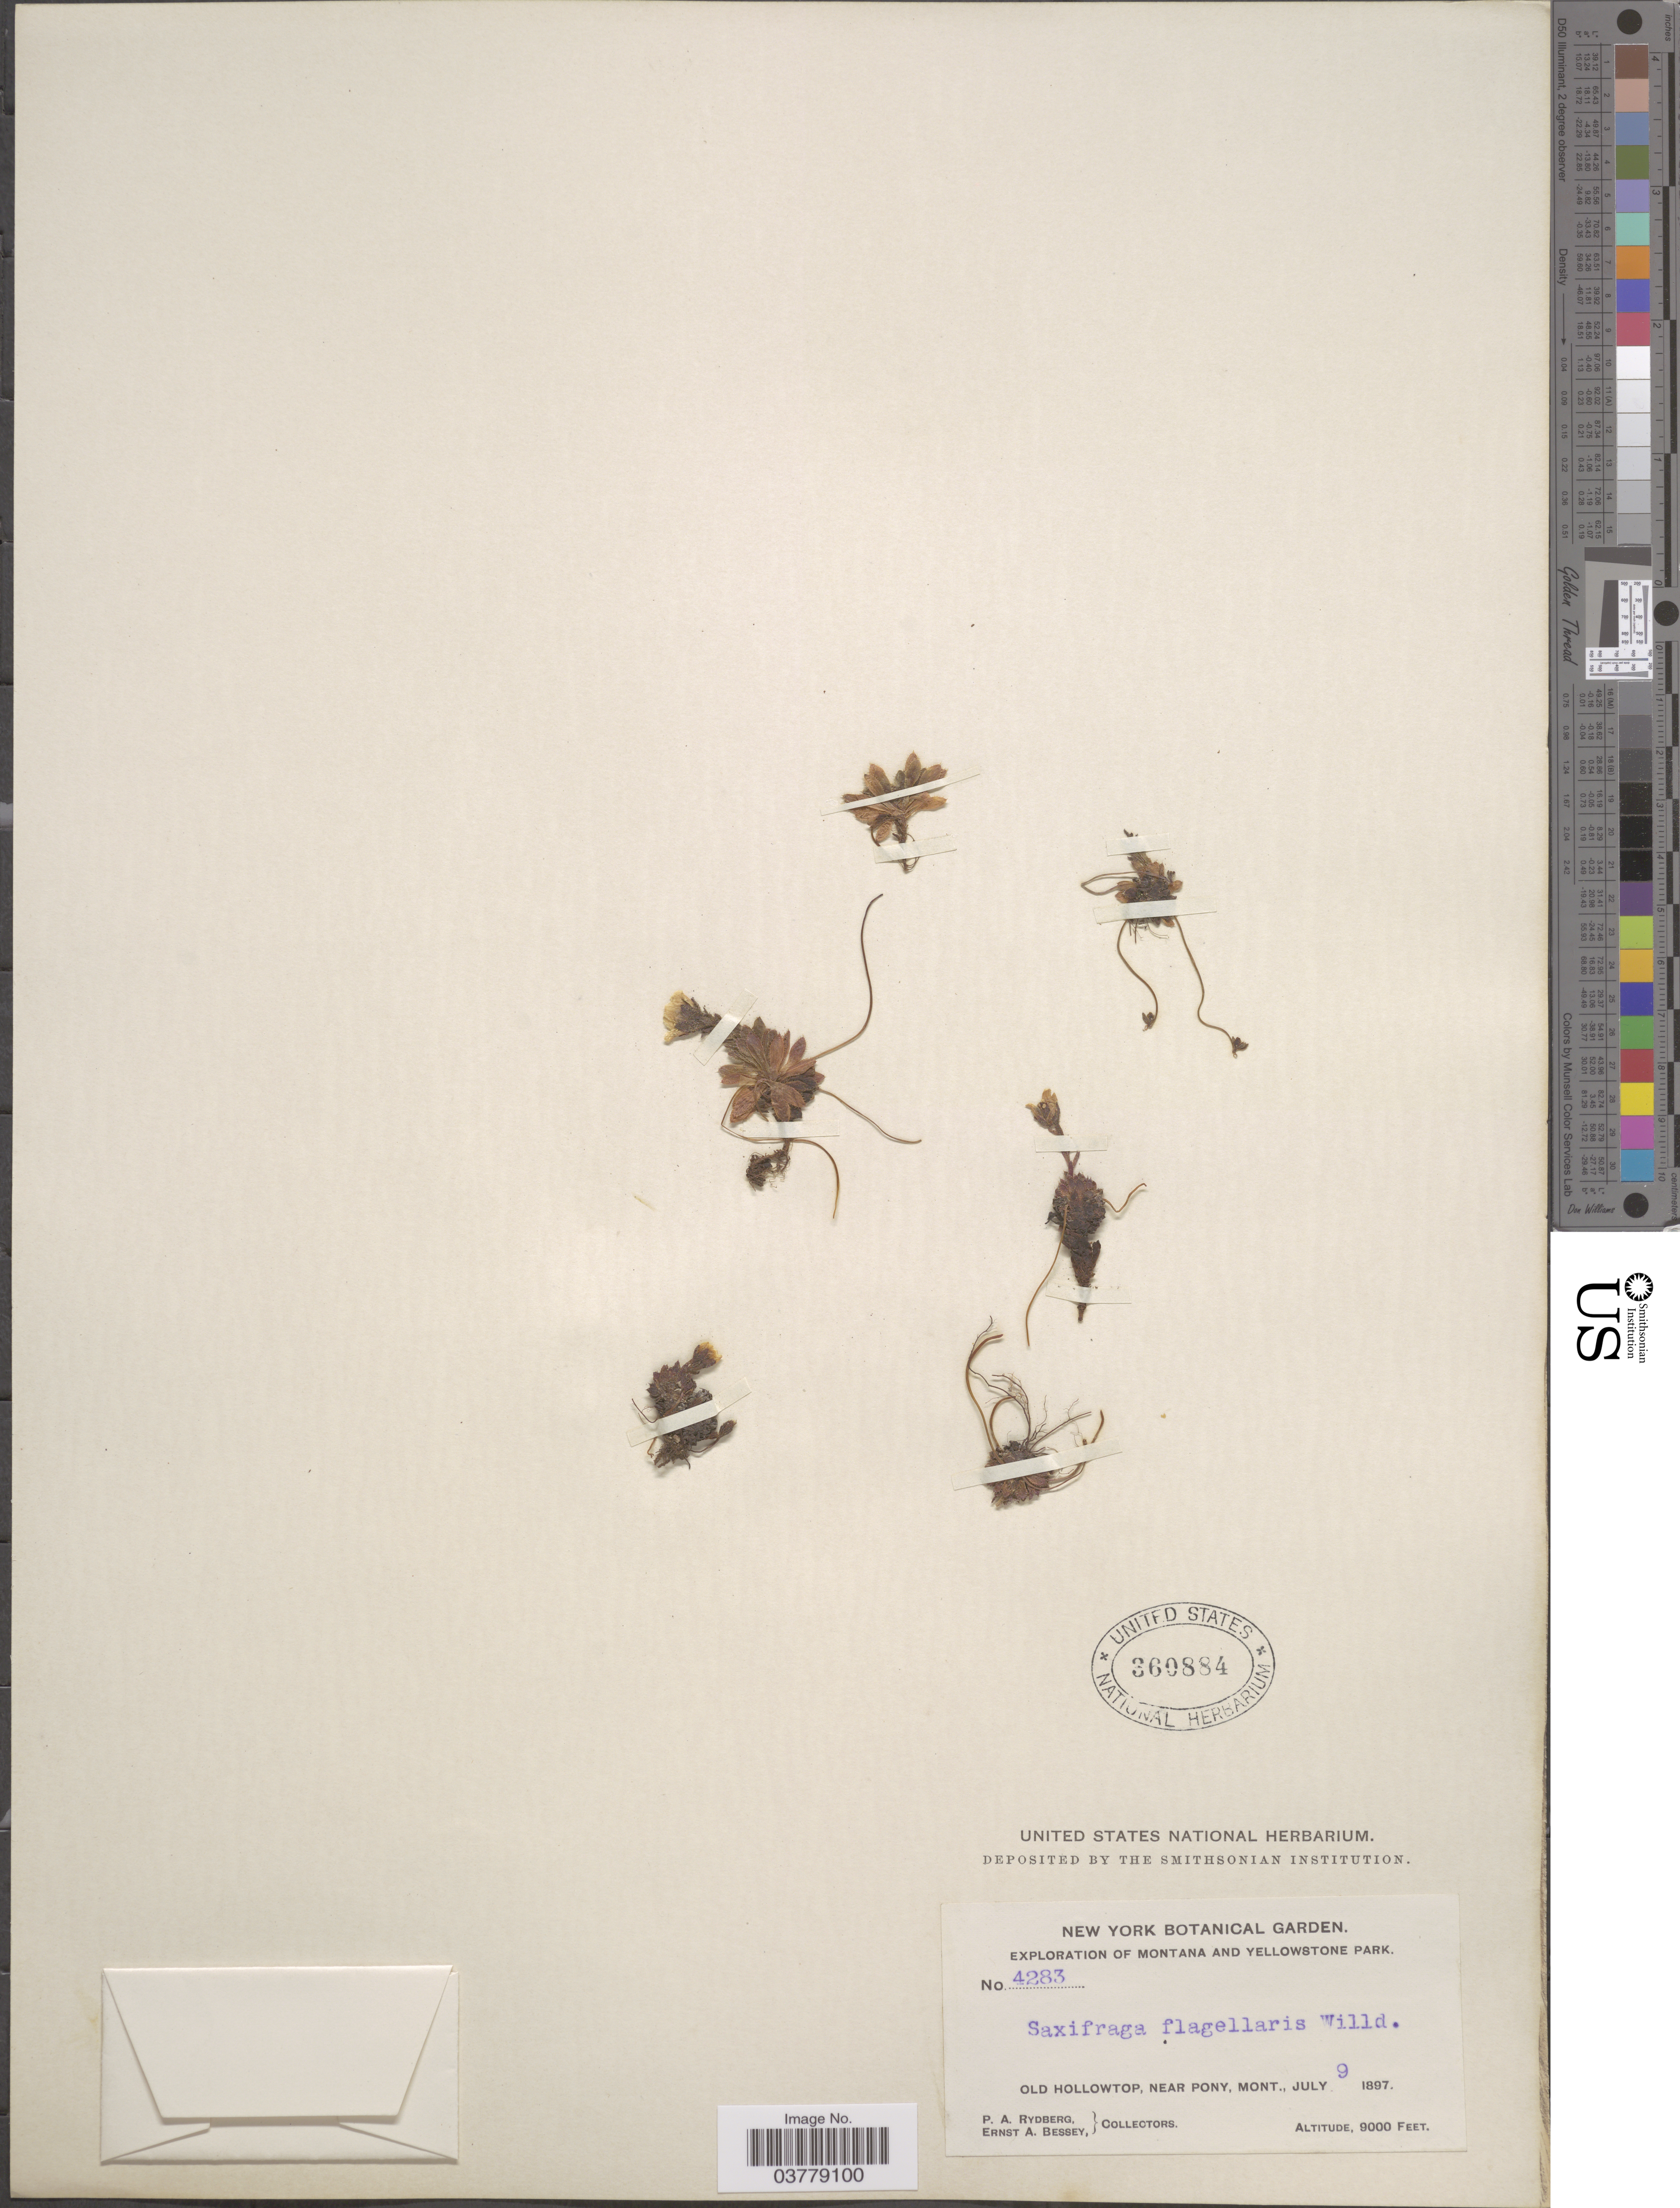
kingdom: Plantae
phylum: Tracheophyta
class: Magnoliopsida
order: Saxifragales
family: Saxifragaceae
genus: Saxifraga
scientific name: Saxifraga flagellaris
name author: Willd. ex Sternb.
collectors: P. A. Rydberg & E. A. Bessey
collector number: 4283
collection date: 1897-07-09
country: United States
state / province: Montana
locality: Old Hollowtop, near Pony.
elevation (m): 2743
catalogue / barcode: US 360884